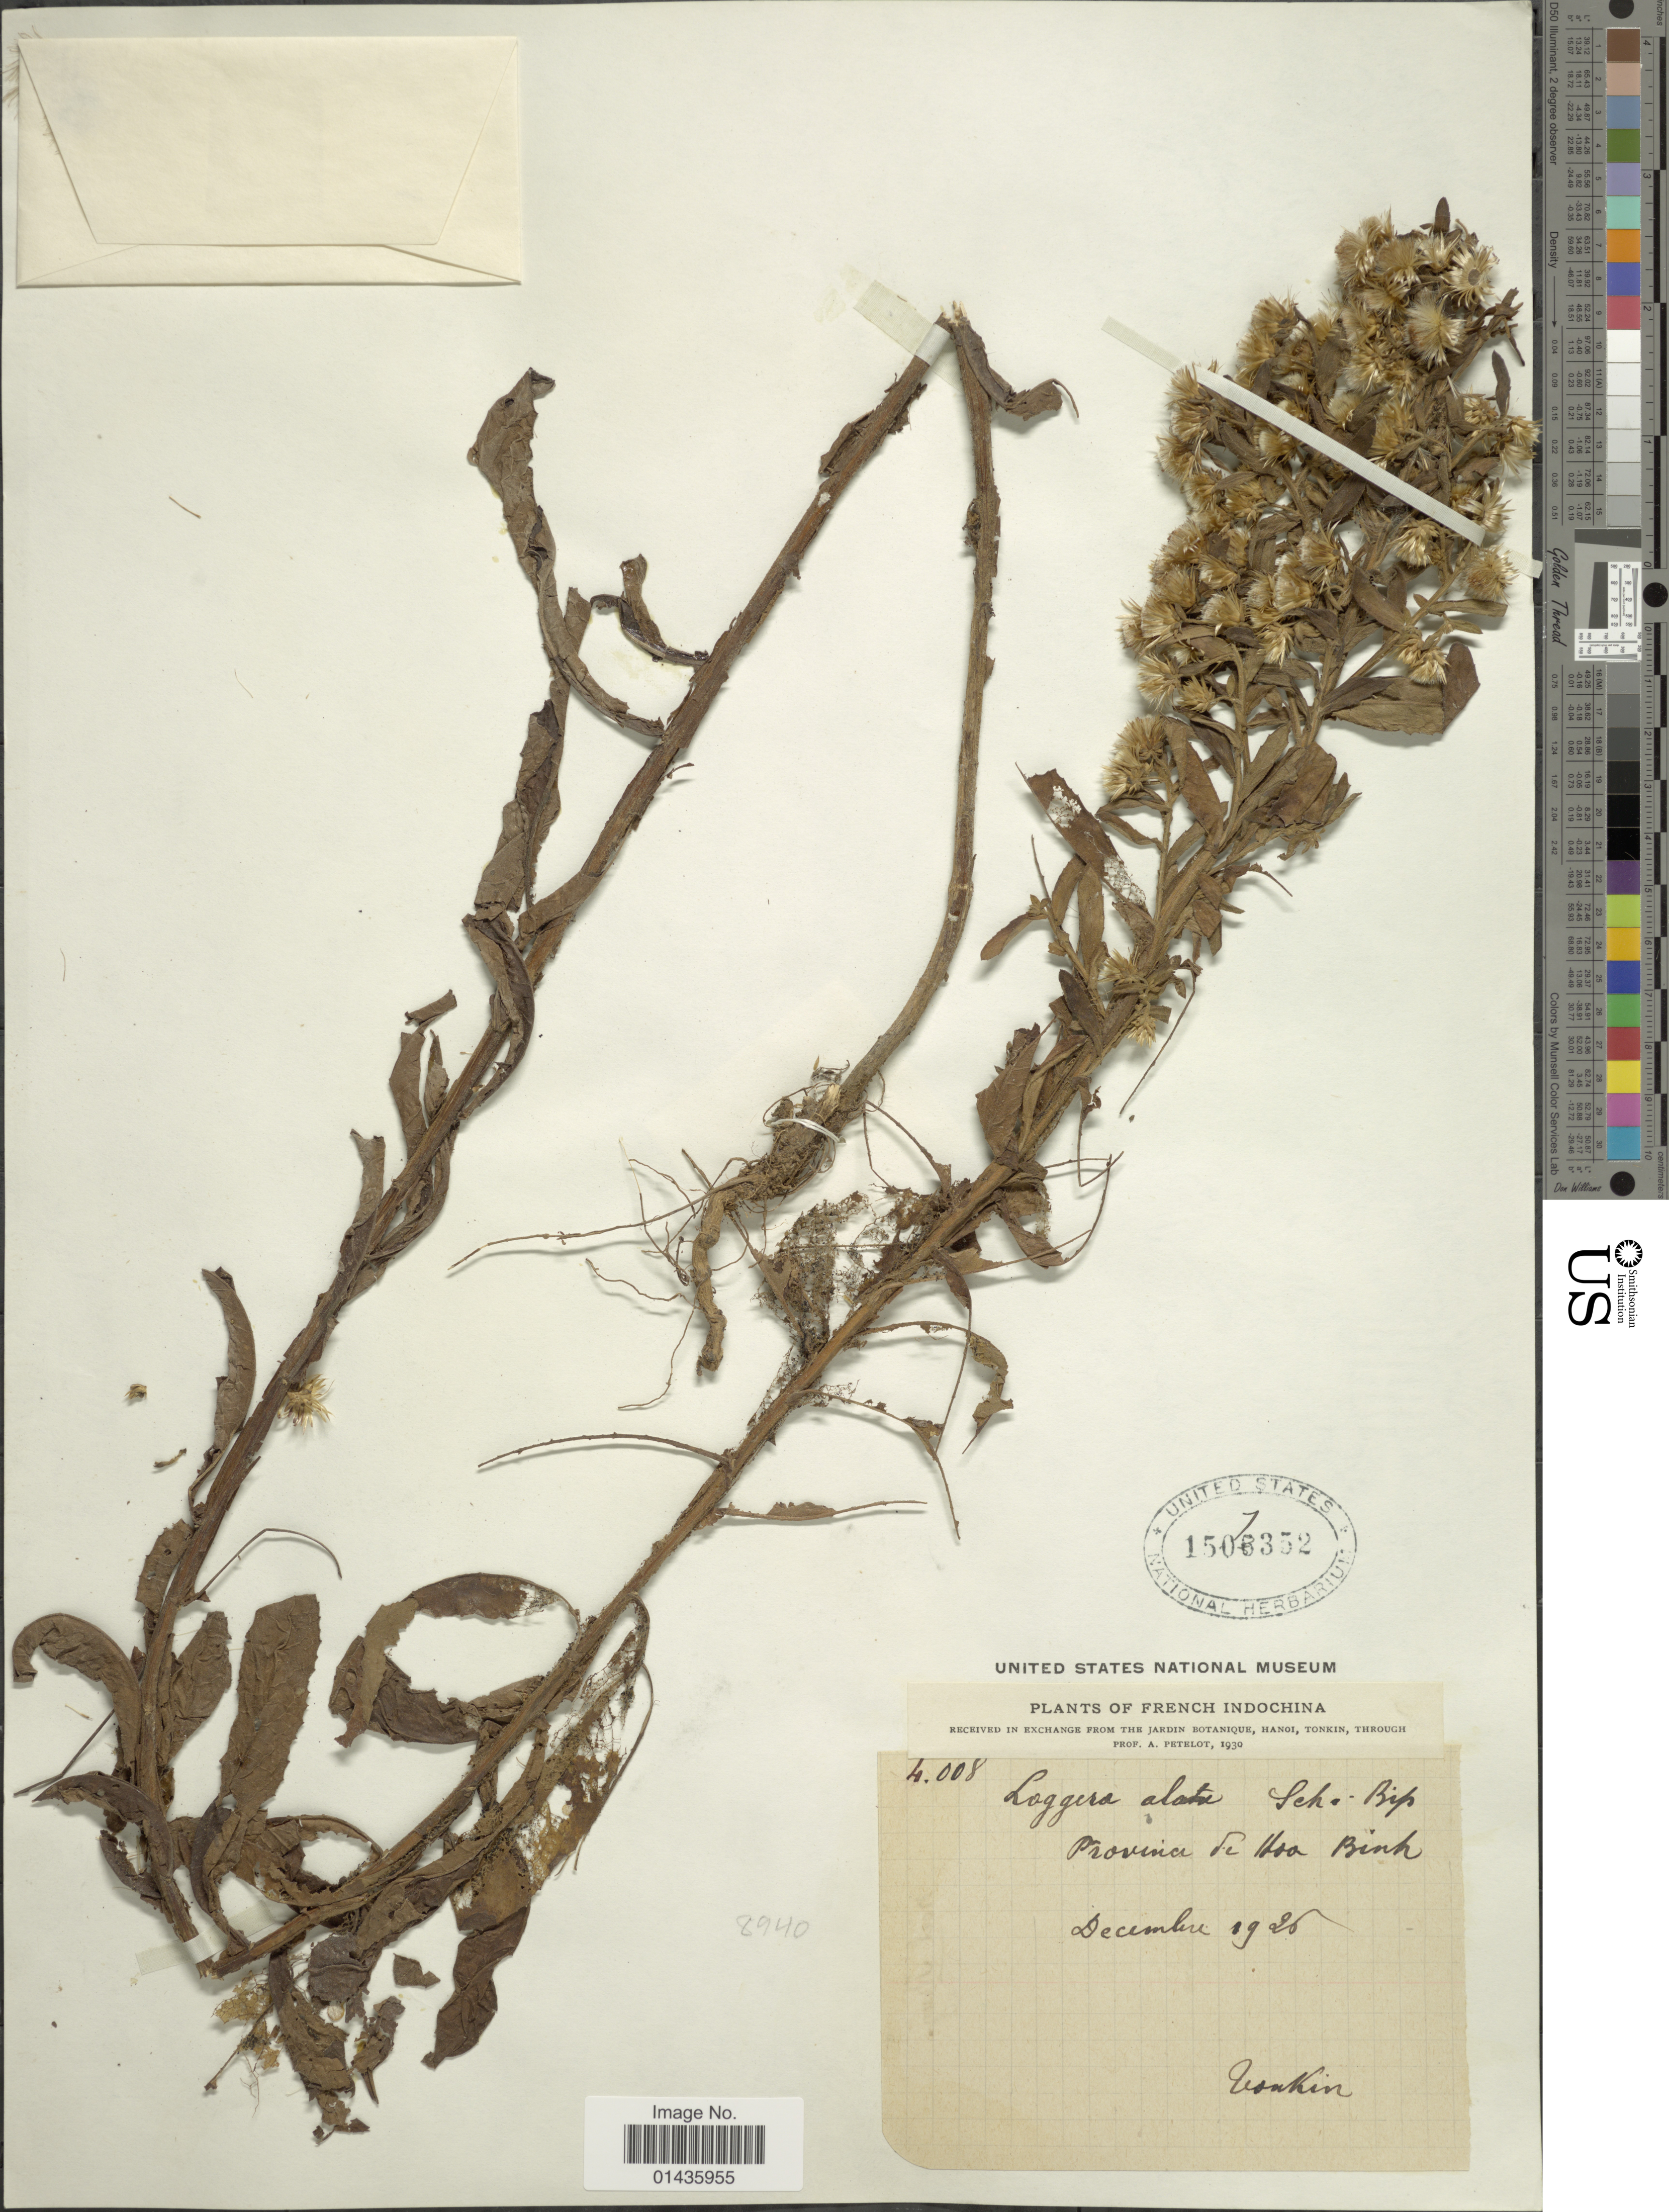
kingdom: Plantae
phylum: Tracheophyta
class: Magnoliopsida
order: Asterales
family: Asteraceae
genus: Laggera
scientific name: Laggera alata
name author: Sch. Bip.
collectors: A. Petelot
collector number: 4008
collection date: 1926-12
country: Vietnam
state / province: Hoa Binh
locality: French Indochina. Tonkin.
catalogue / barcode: US 1507352